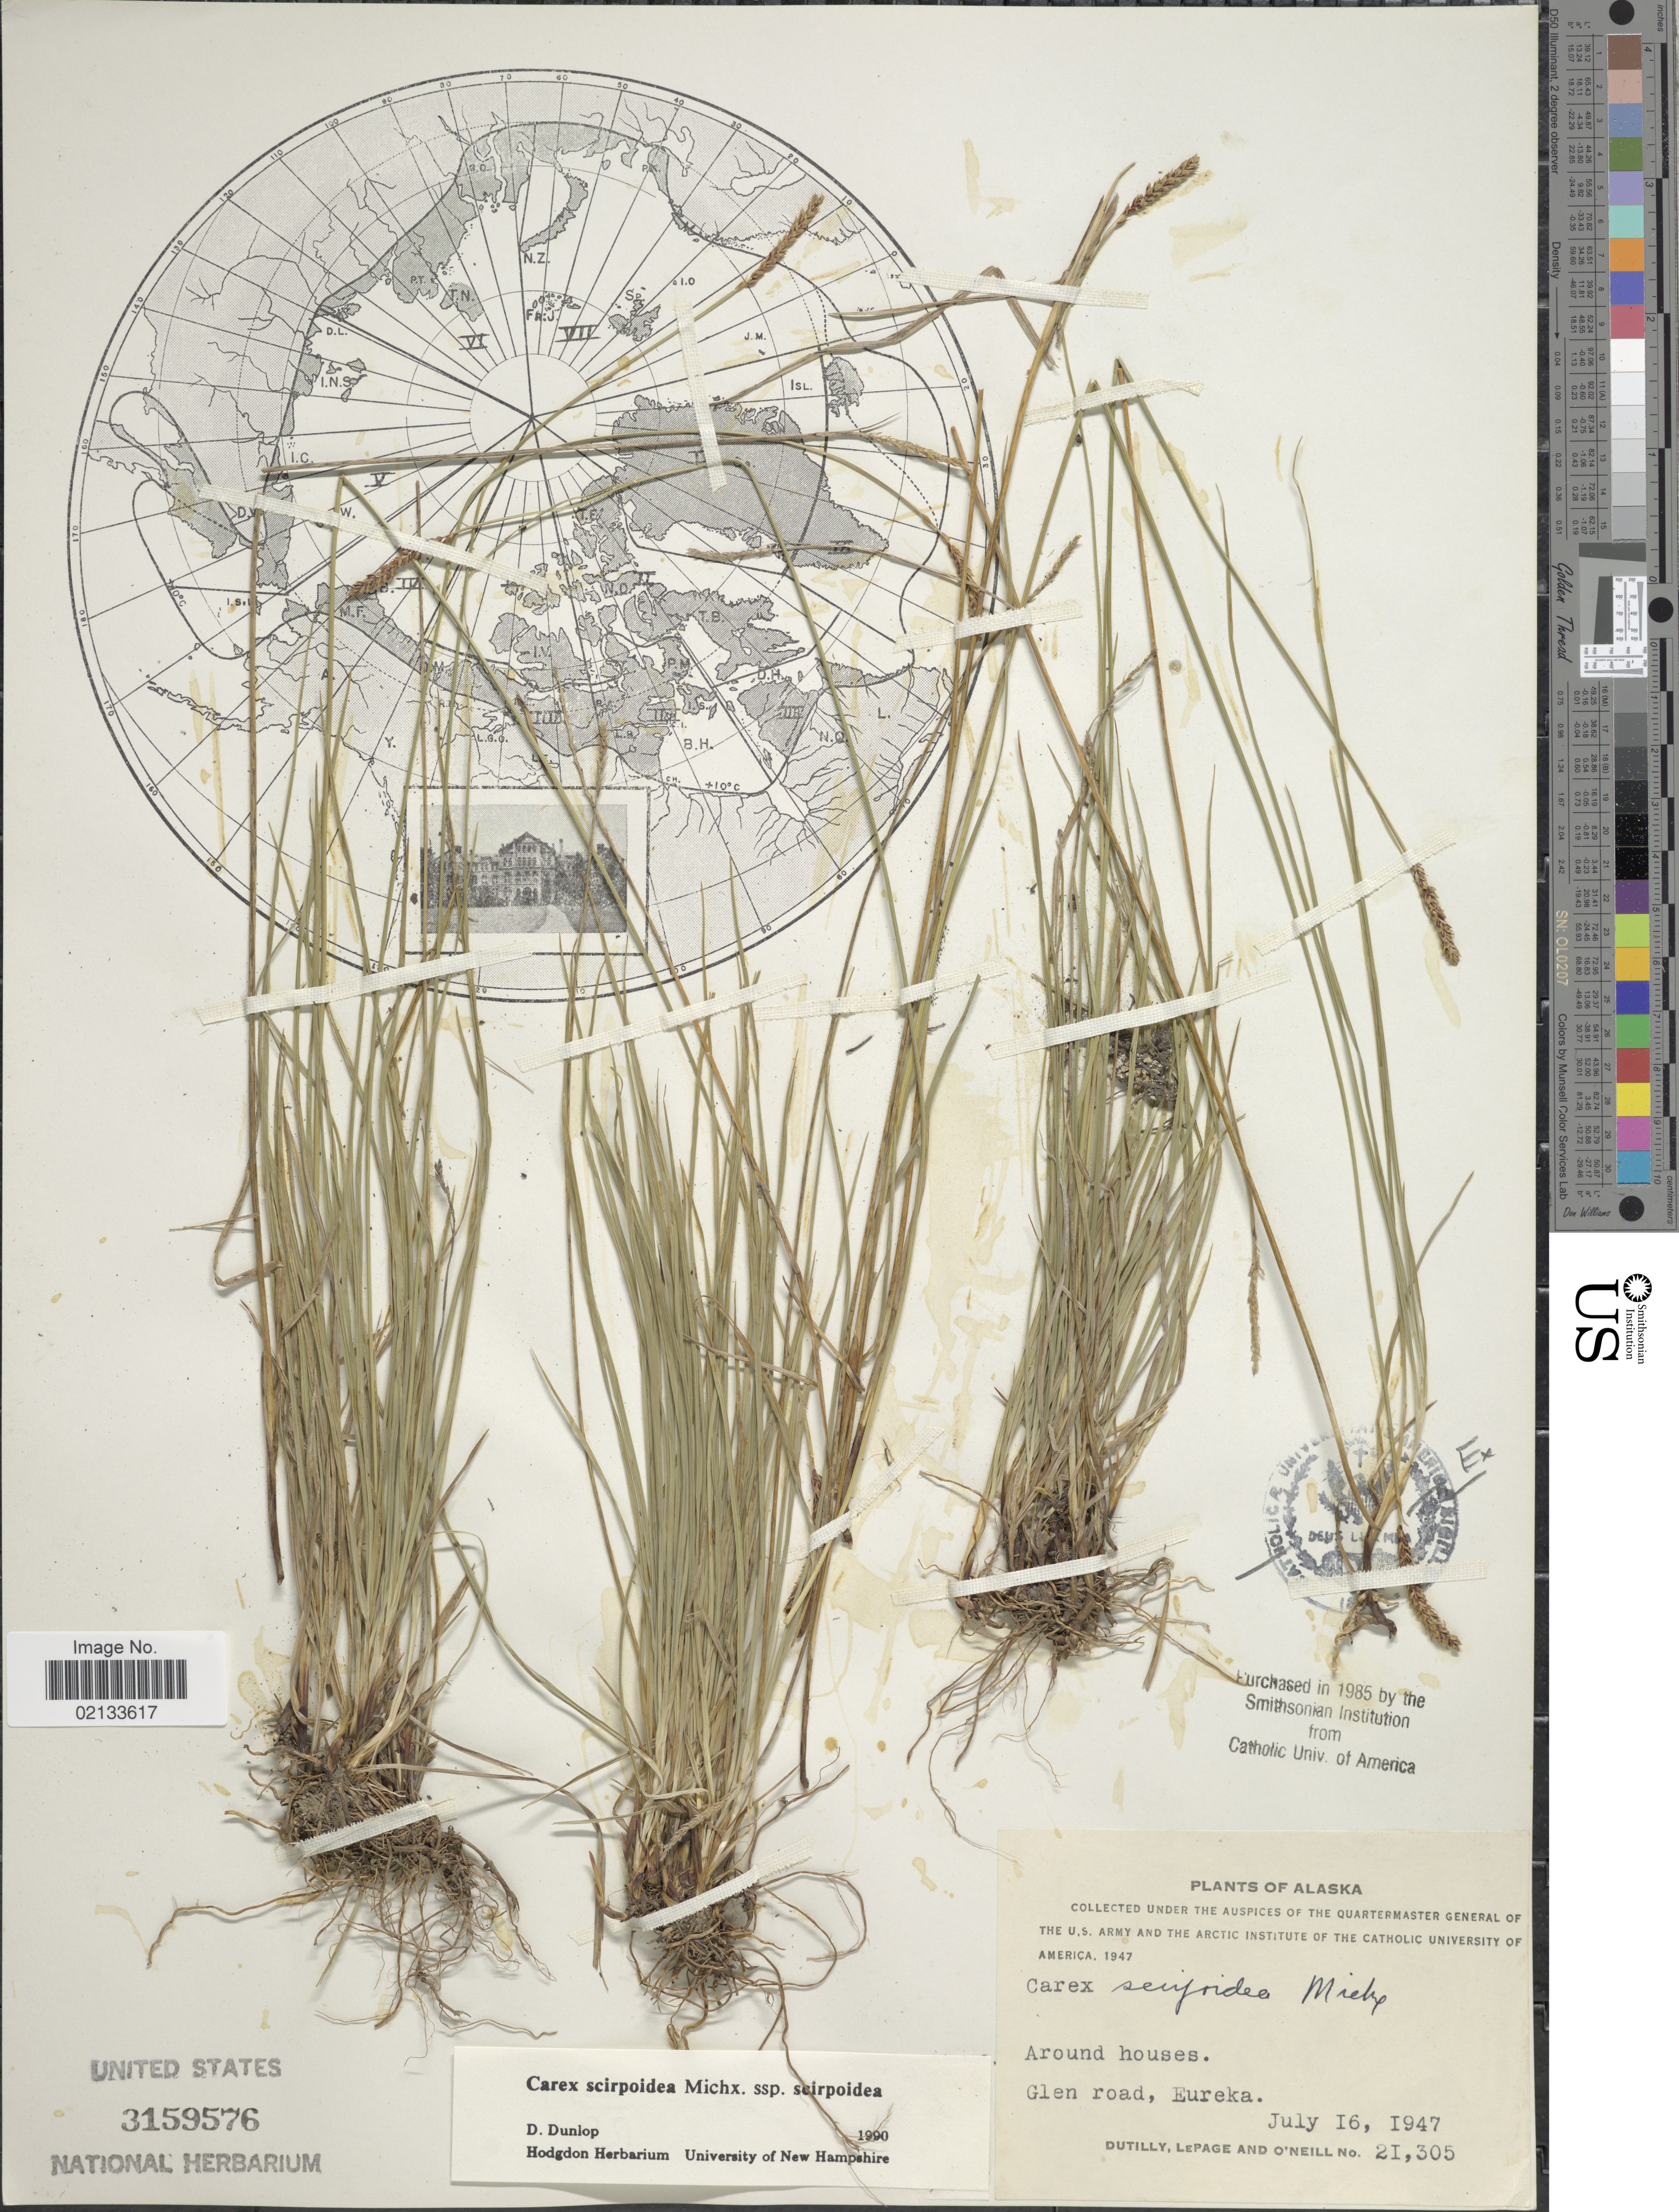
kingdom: Plantae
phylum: Tracheophyta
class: Liliopsida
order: Poales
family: Cyperaceae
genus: Carex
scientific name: Carex scirpoidea subsp. scirpoidea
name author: Michx.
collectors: -. Dutilly, -. LePage & O' Neill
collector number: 21305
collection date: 1947-07-16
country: United States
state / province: Alaska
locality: Around houses, Glen road, Eureka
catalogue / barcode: US 3159576